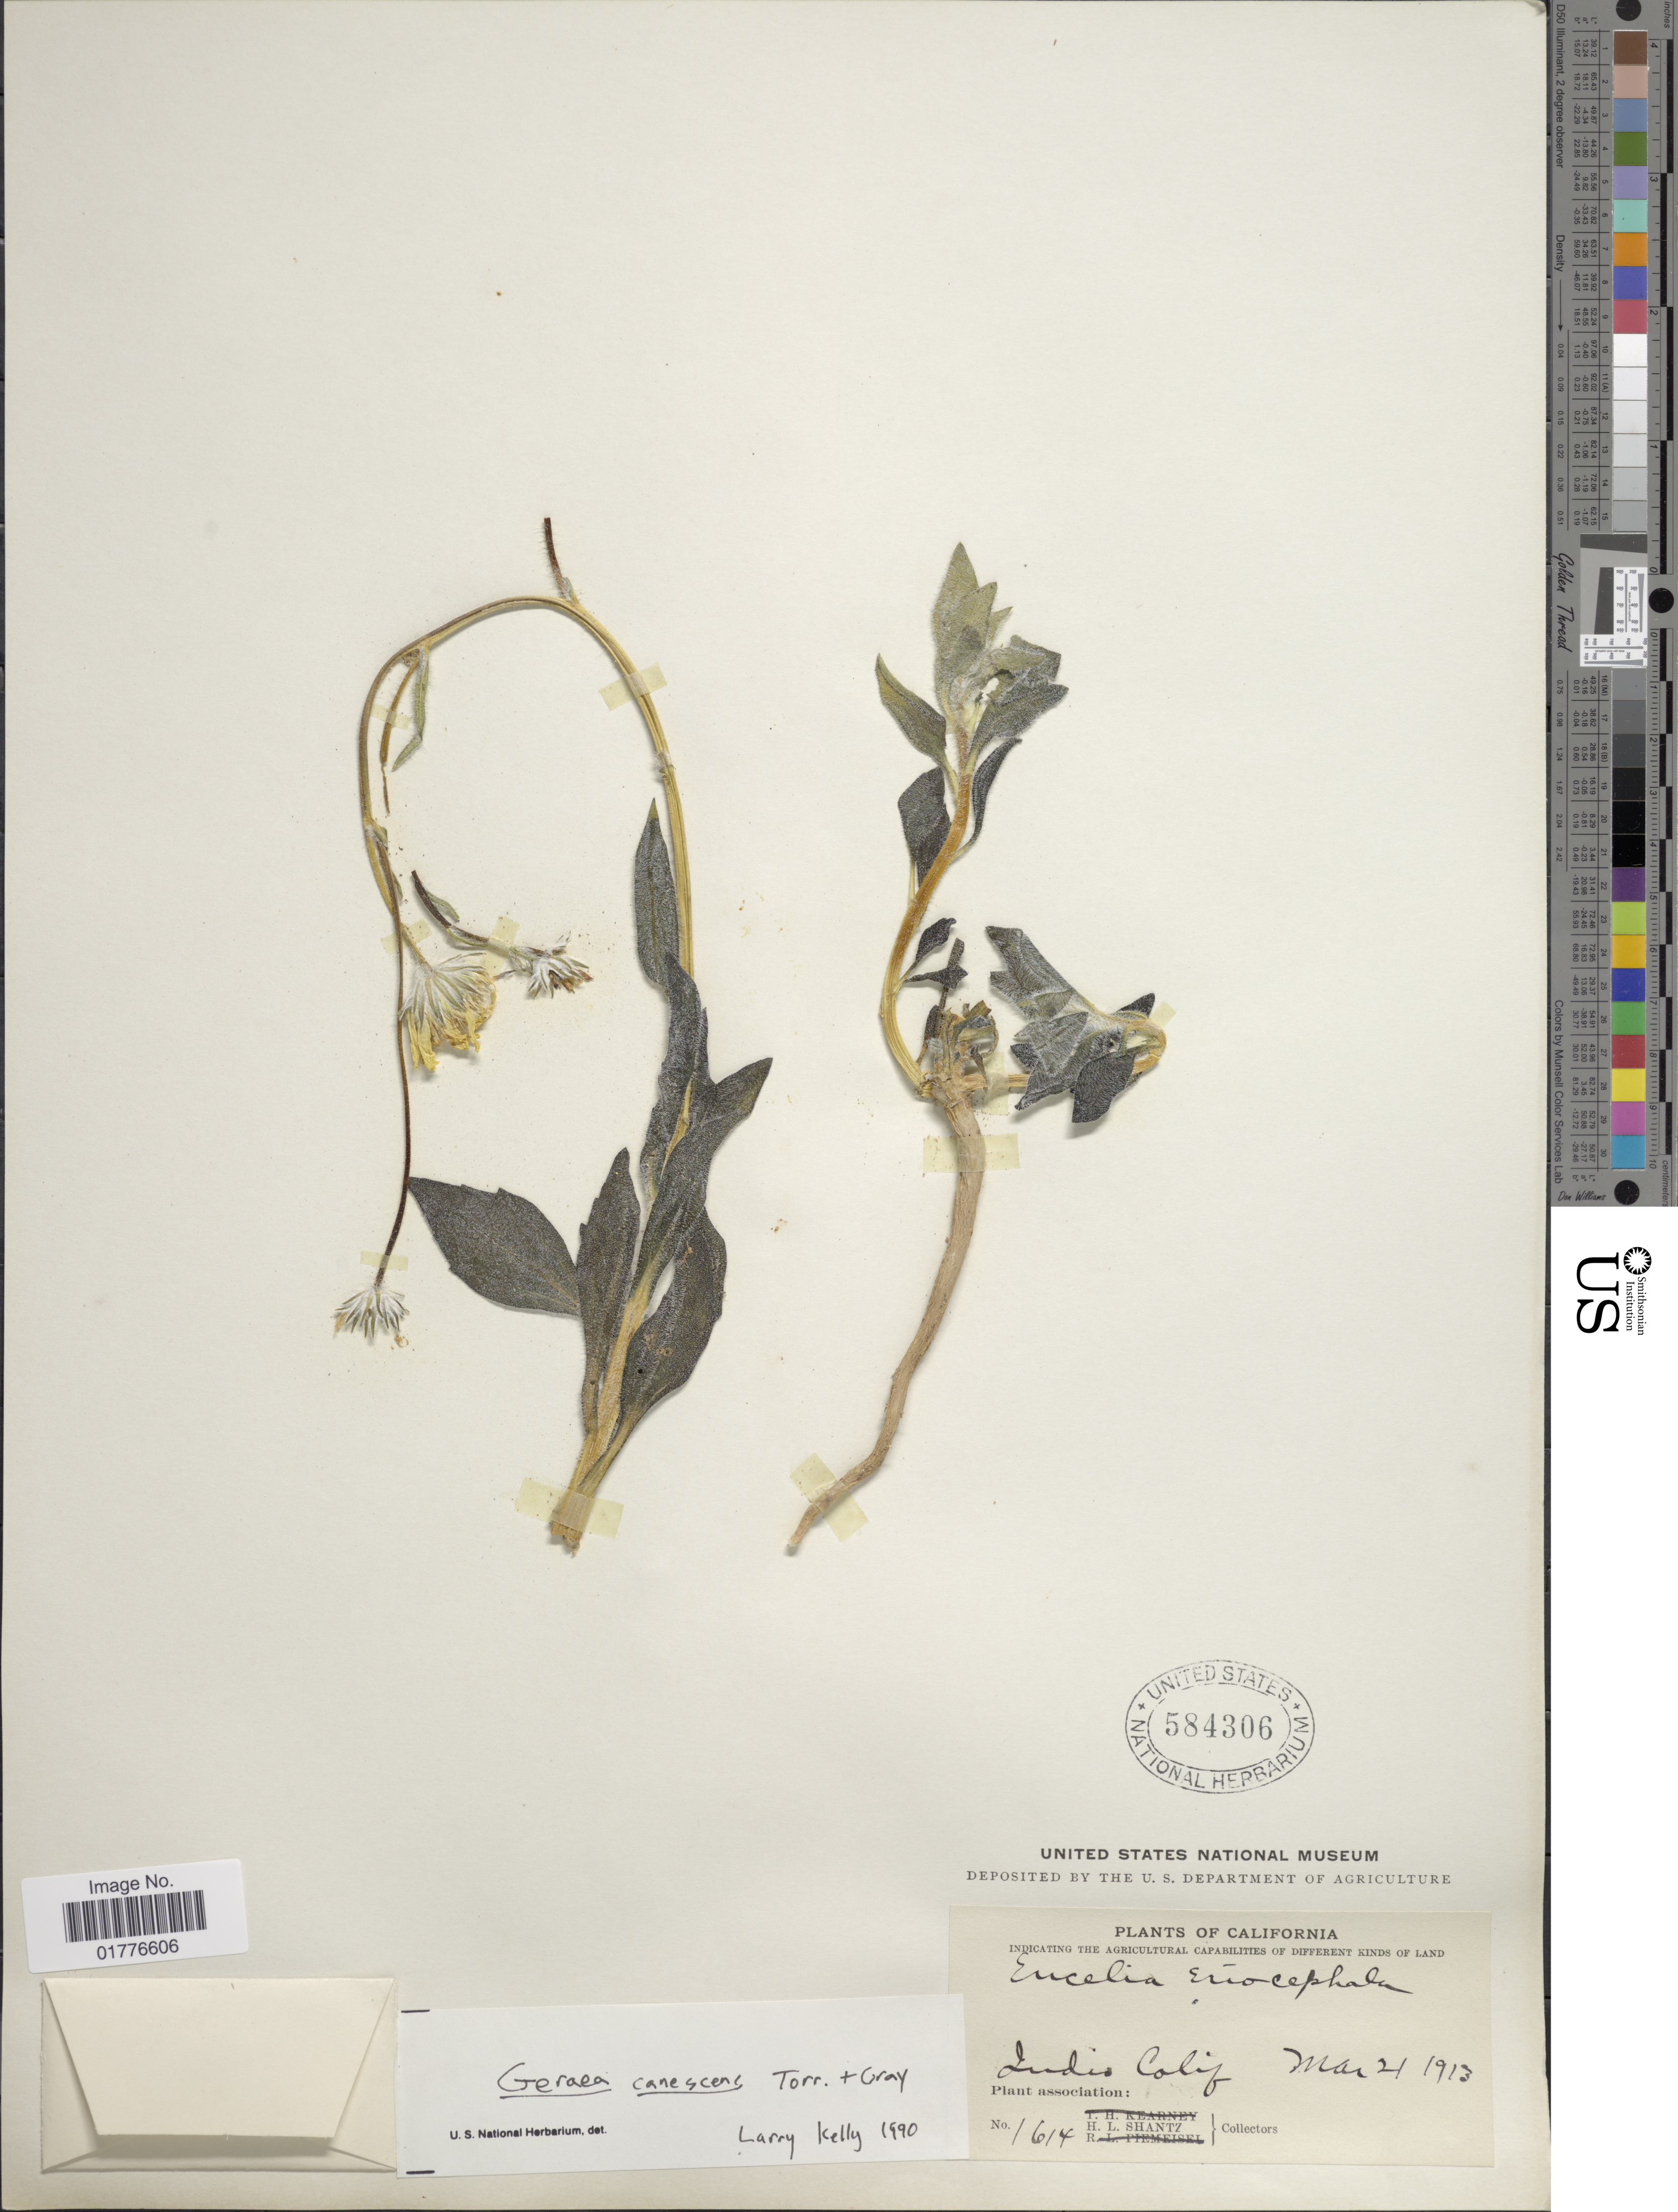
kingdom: Plantae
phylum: Tracheophyta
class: Magnoliopsida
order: Asterales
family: Asteraceae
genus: Geraea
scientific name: Geraea canescens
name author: Torr. & A. Gray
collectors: H. Shantz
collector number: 1614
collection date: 1913-03-21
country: United States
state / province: California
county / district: Riverside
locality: Indio Colif [unsure placement]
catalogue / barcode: US 584306